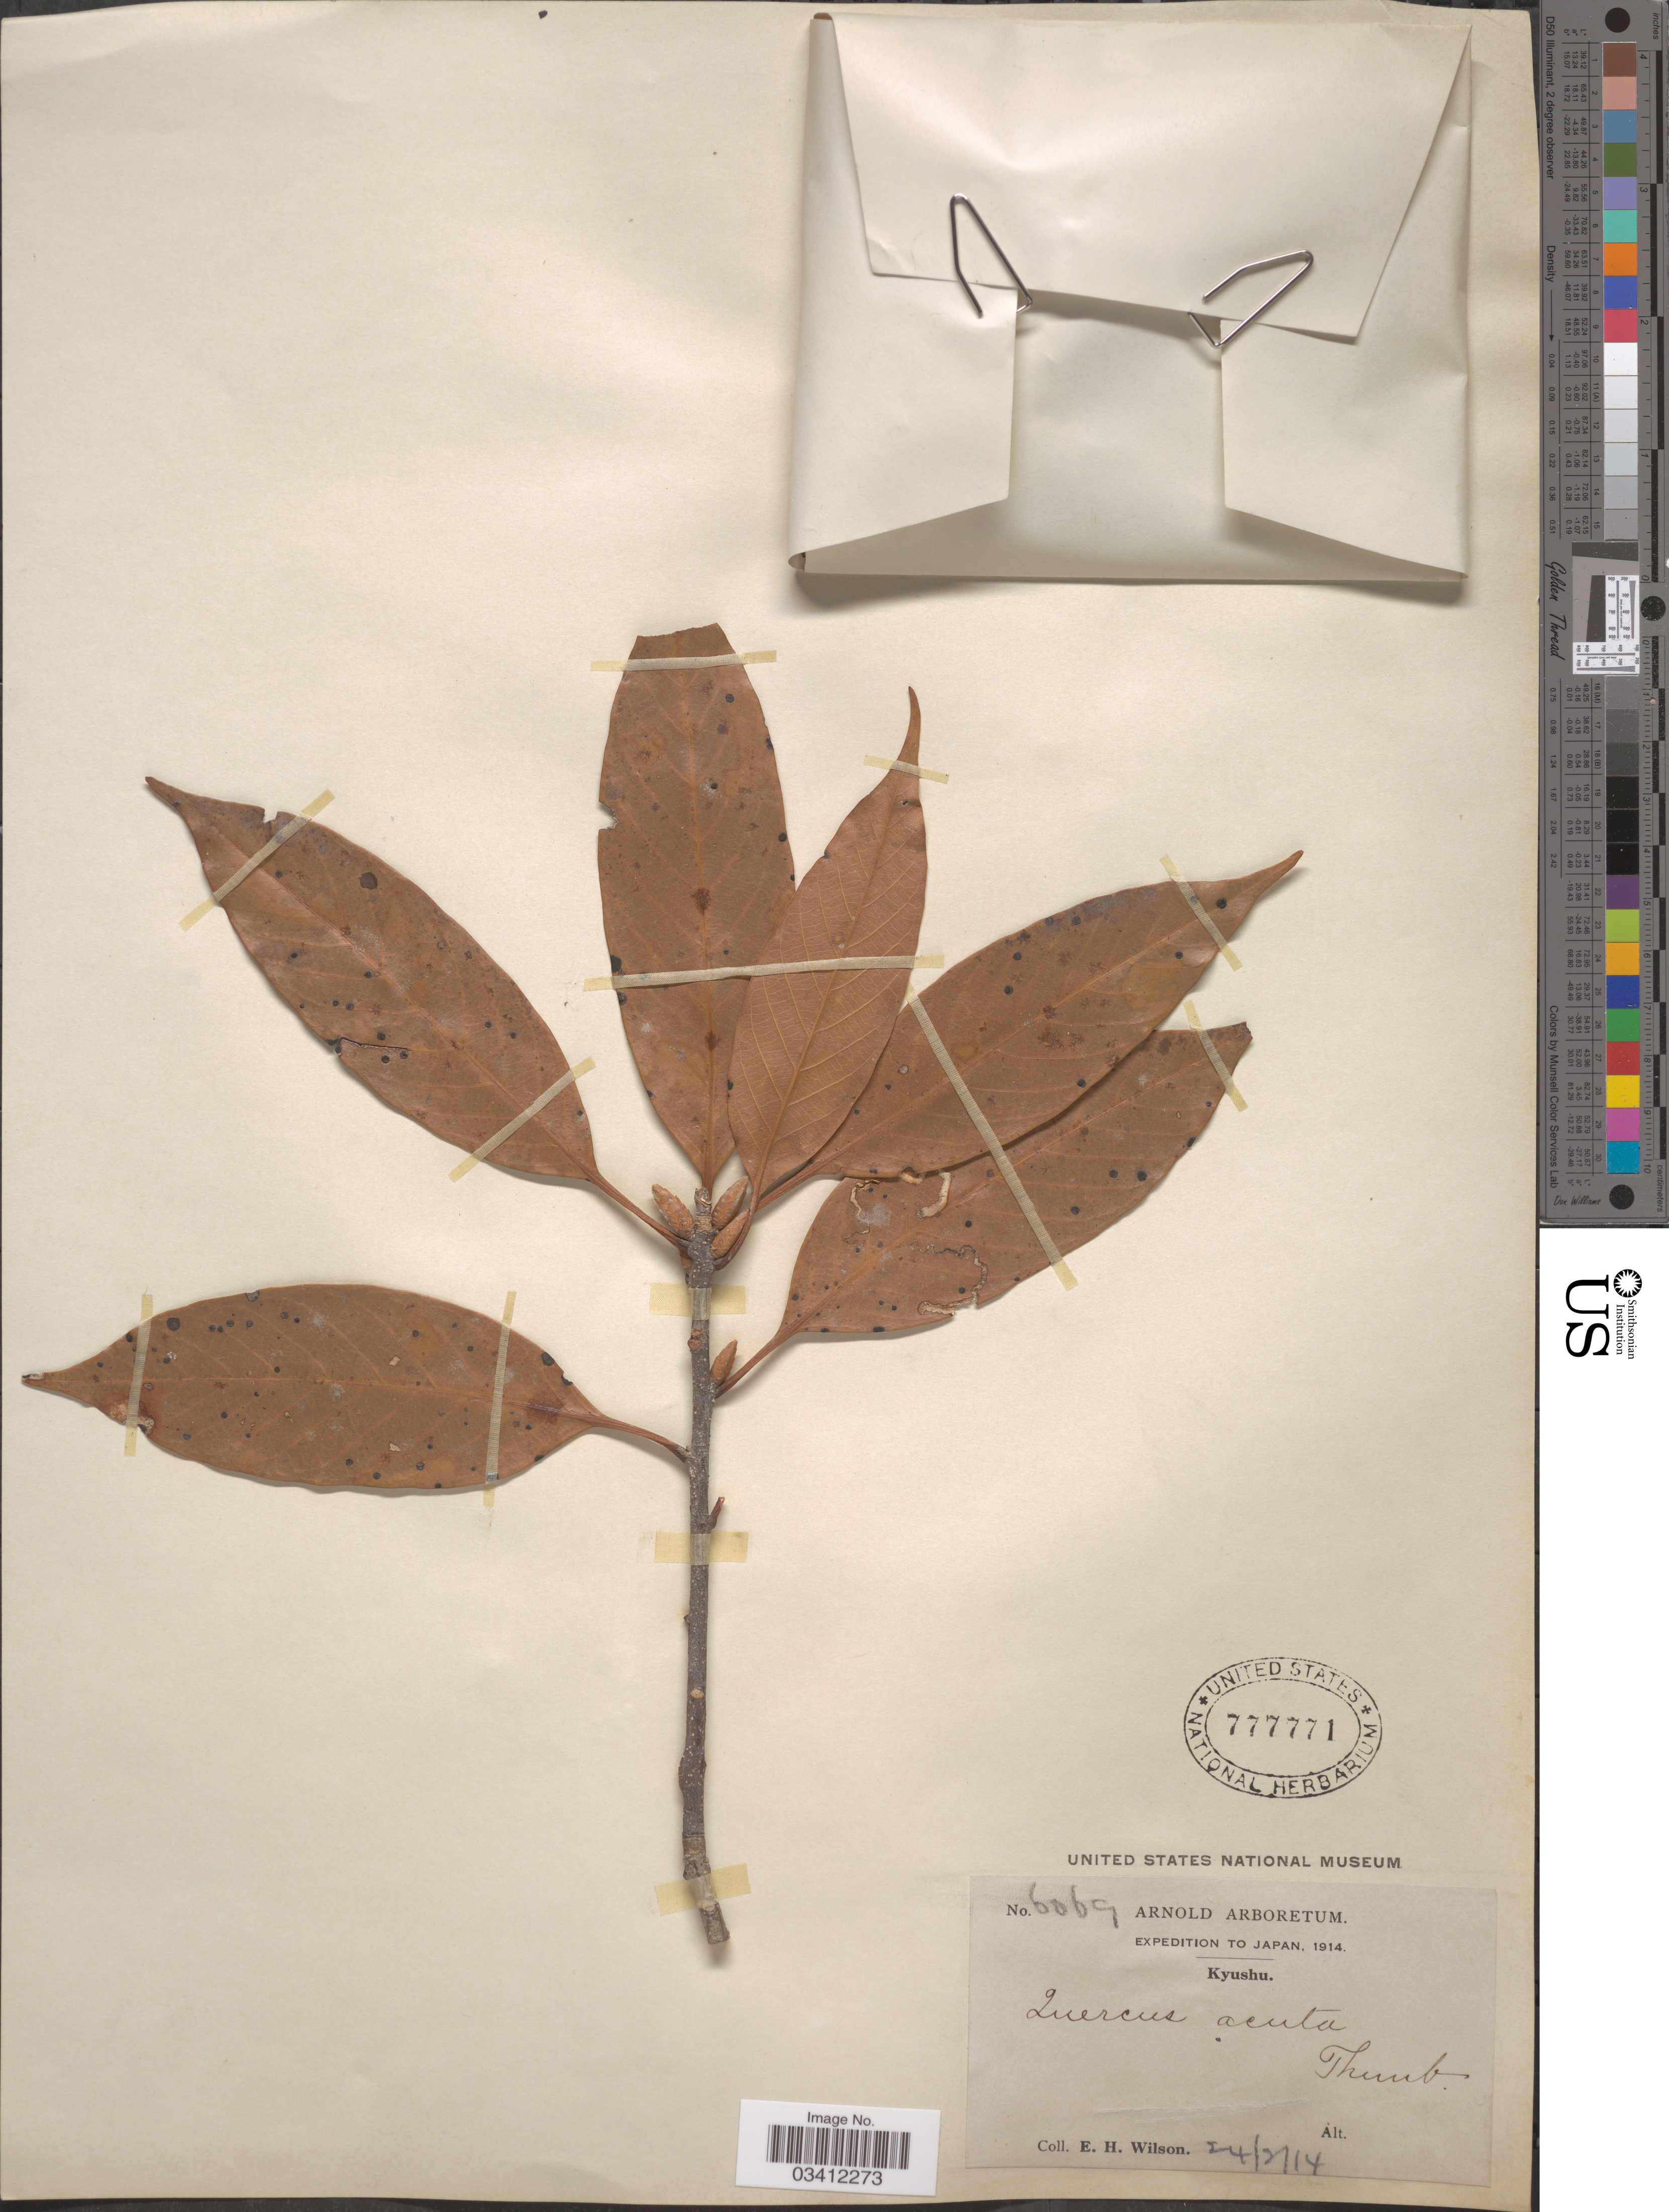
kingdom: Plantae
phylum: Tracheophyta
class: Magnoliopsida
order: Fagales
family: Fagaceae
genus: Quercus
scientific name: Quercus sessiliflora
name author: Salisb.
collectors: E. Wilson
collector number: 6069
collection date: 1914-02-24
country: Japan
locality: Kyushu.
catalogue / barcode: US 777771